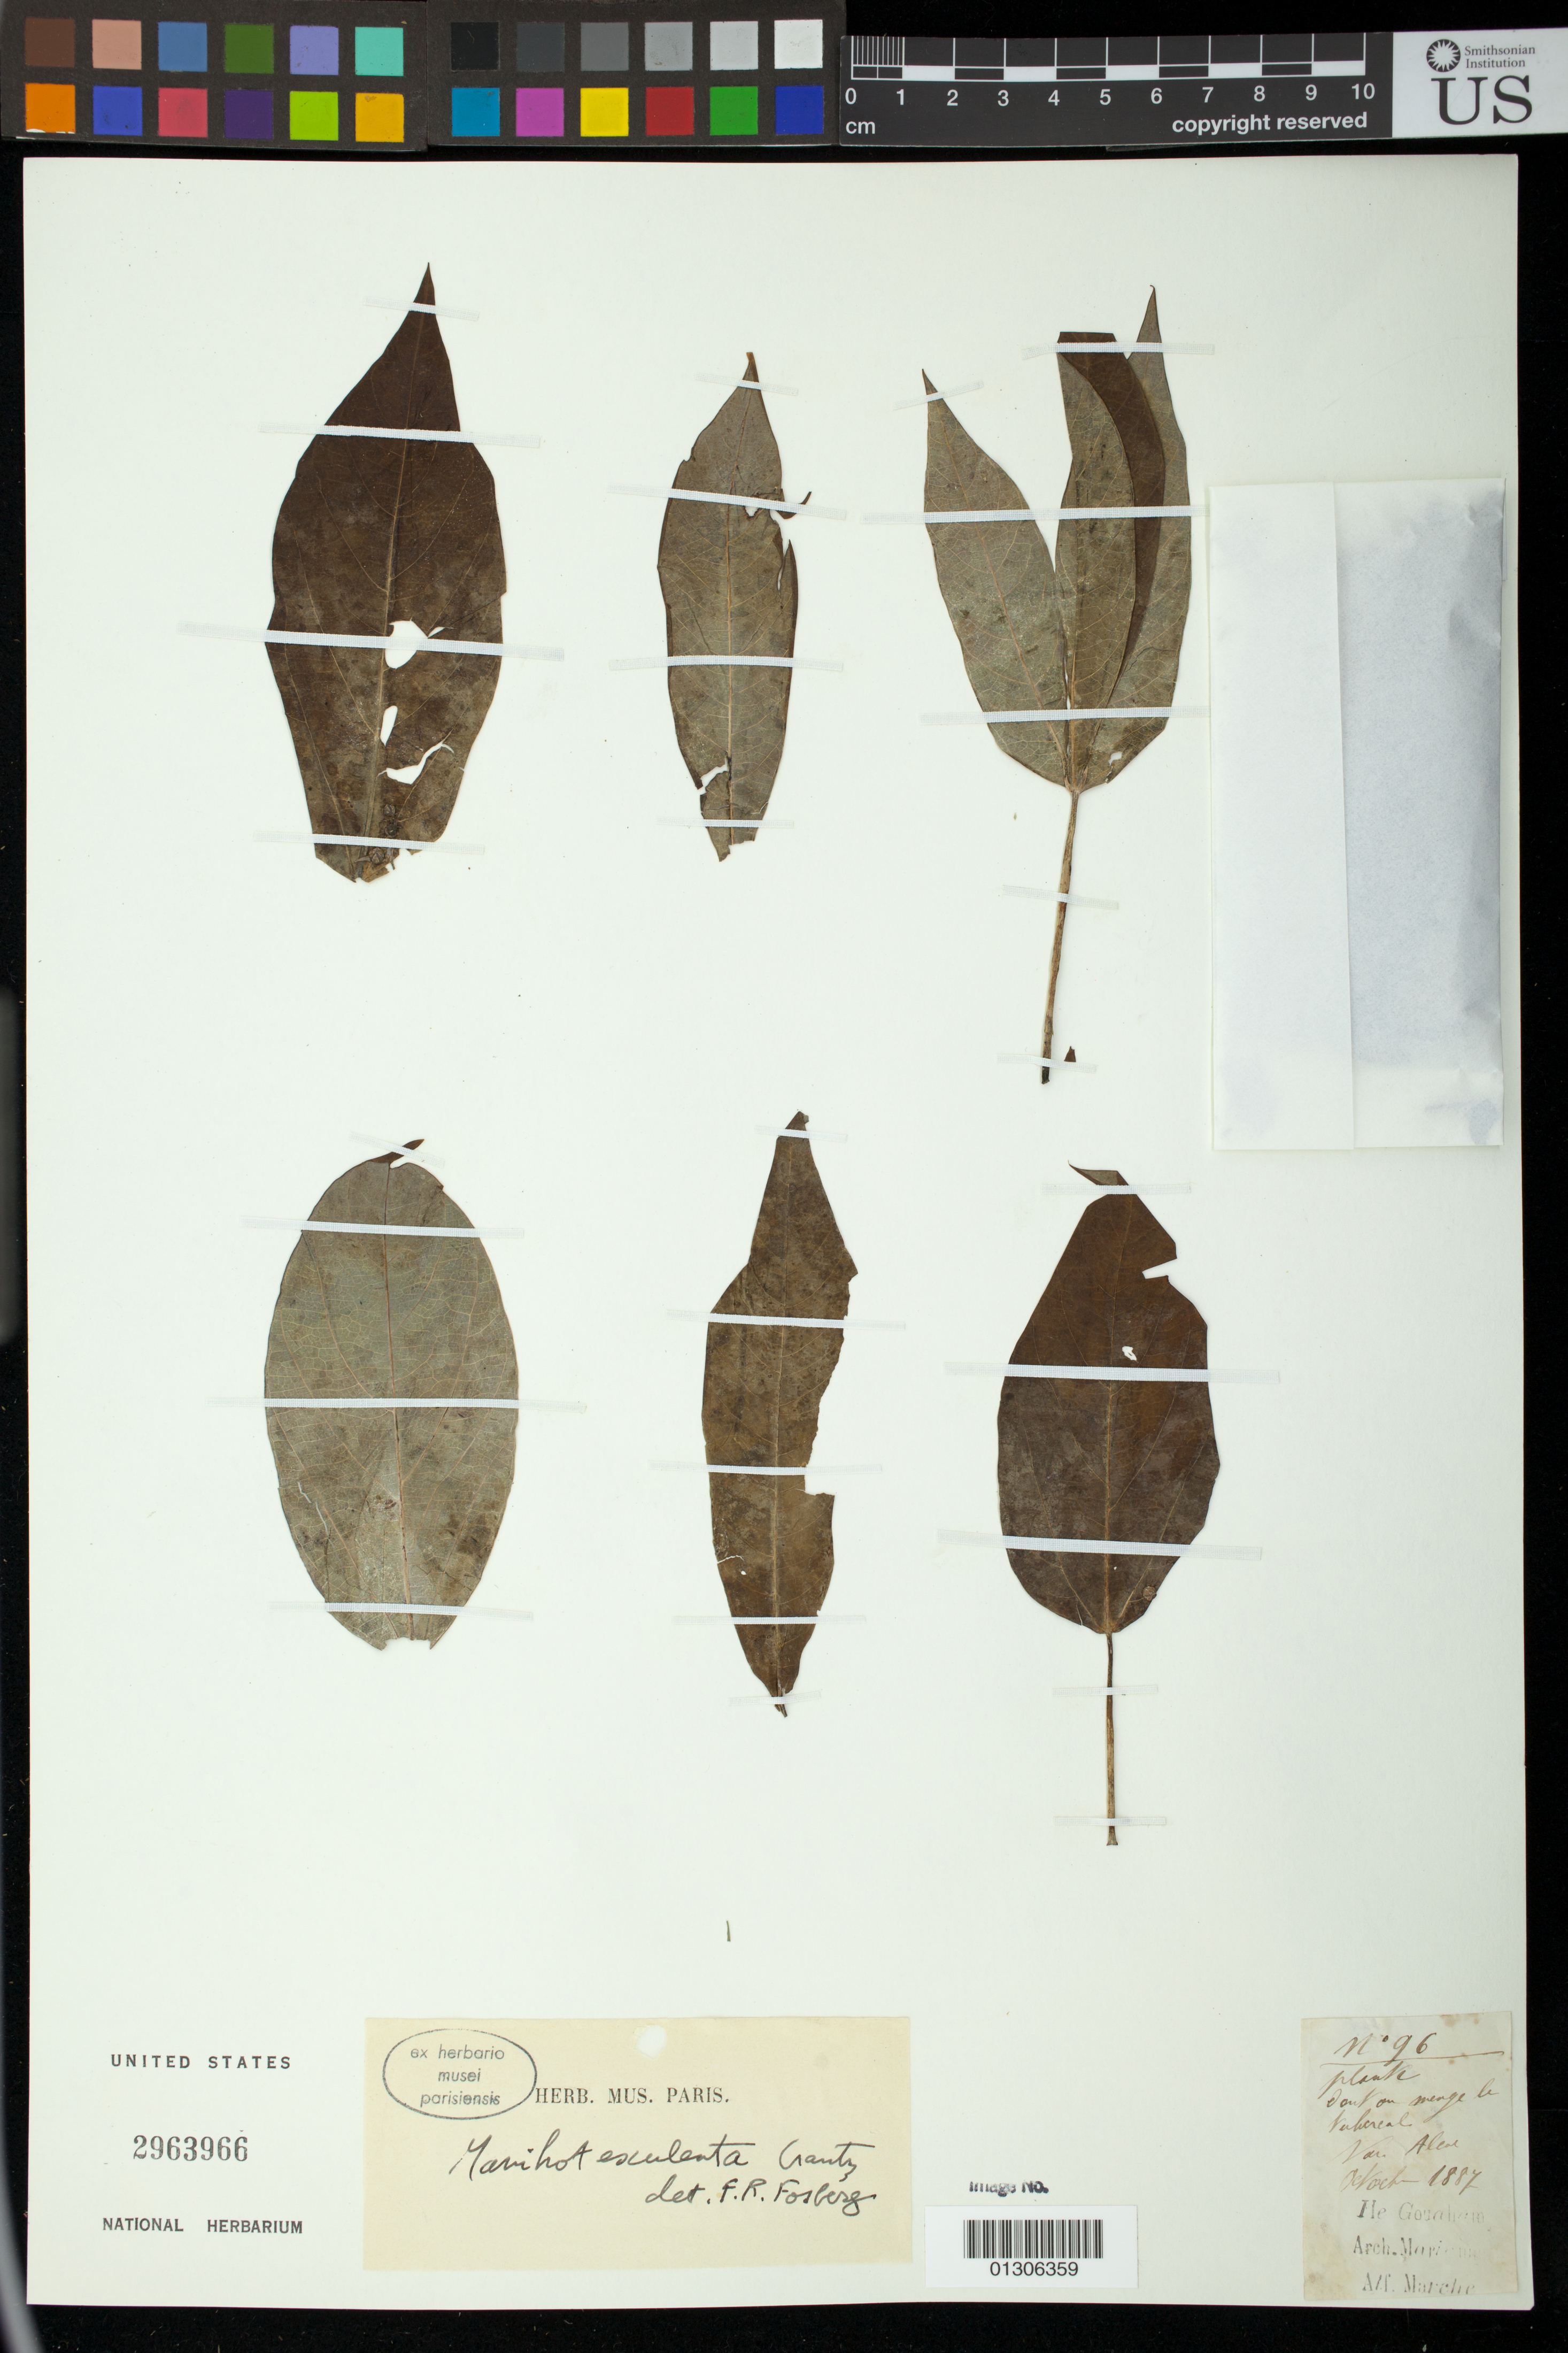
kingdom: Plantae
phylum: Tracheophyta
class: Magnoliopsida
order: Malpighiales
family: Euphorbiaceae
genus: Manihot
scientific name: Manihot esculenta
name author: Crantz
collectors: A. Marche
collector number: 96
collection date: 1887-10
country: Guam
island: Guam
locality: Ile. Gouaham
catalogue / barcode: US 2963966